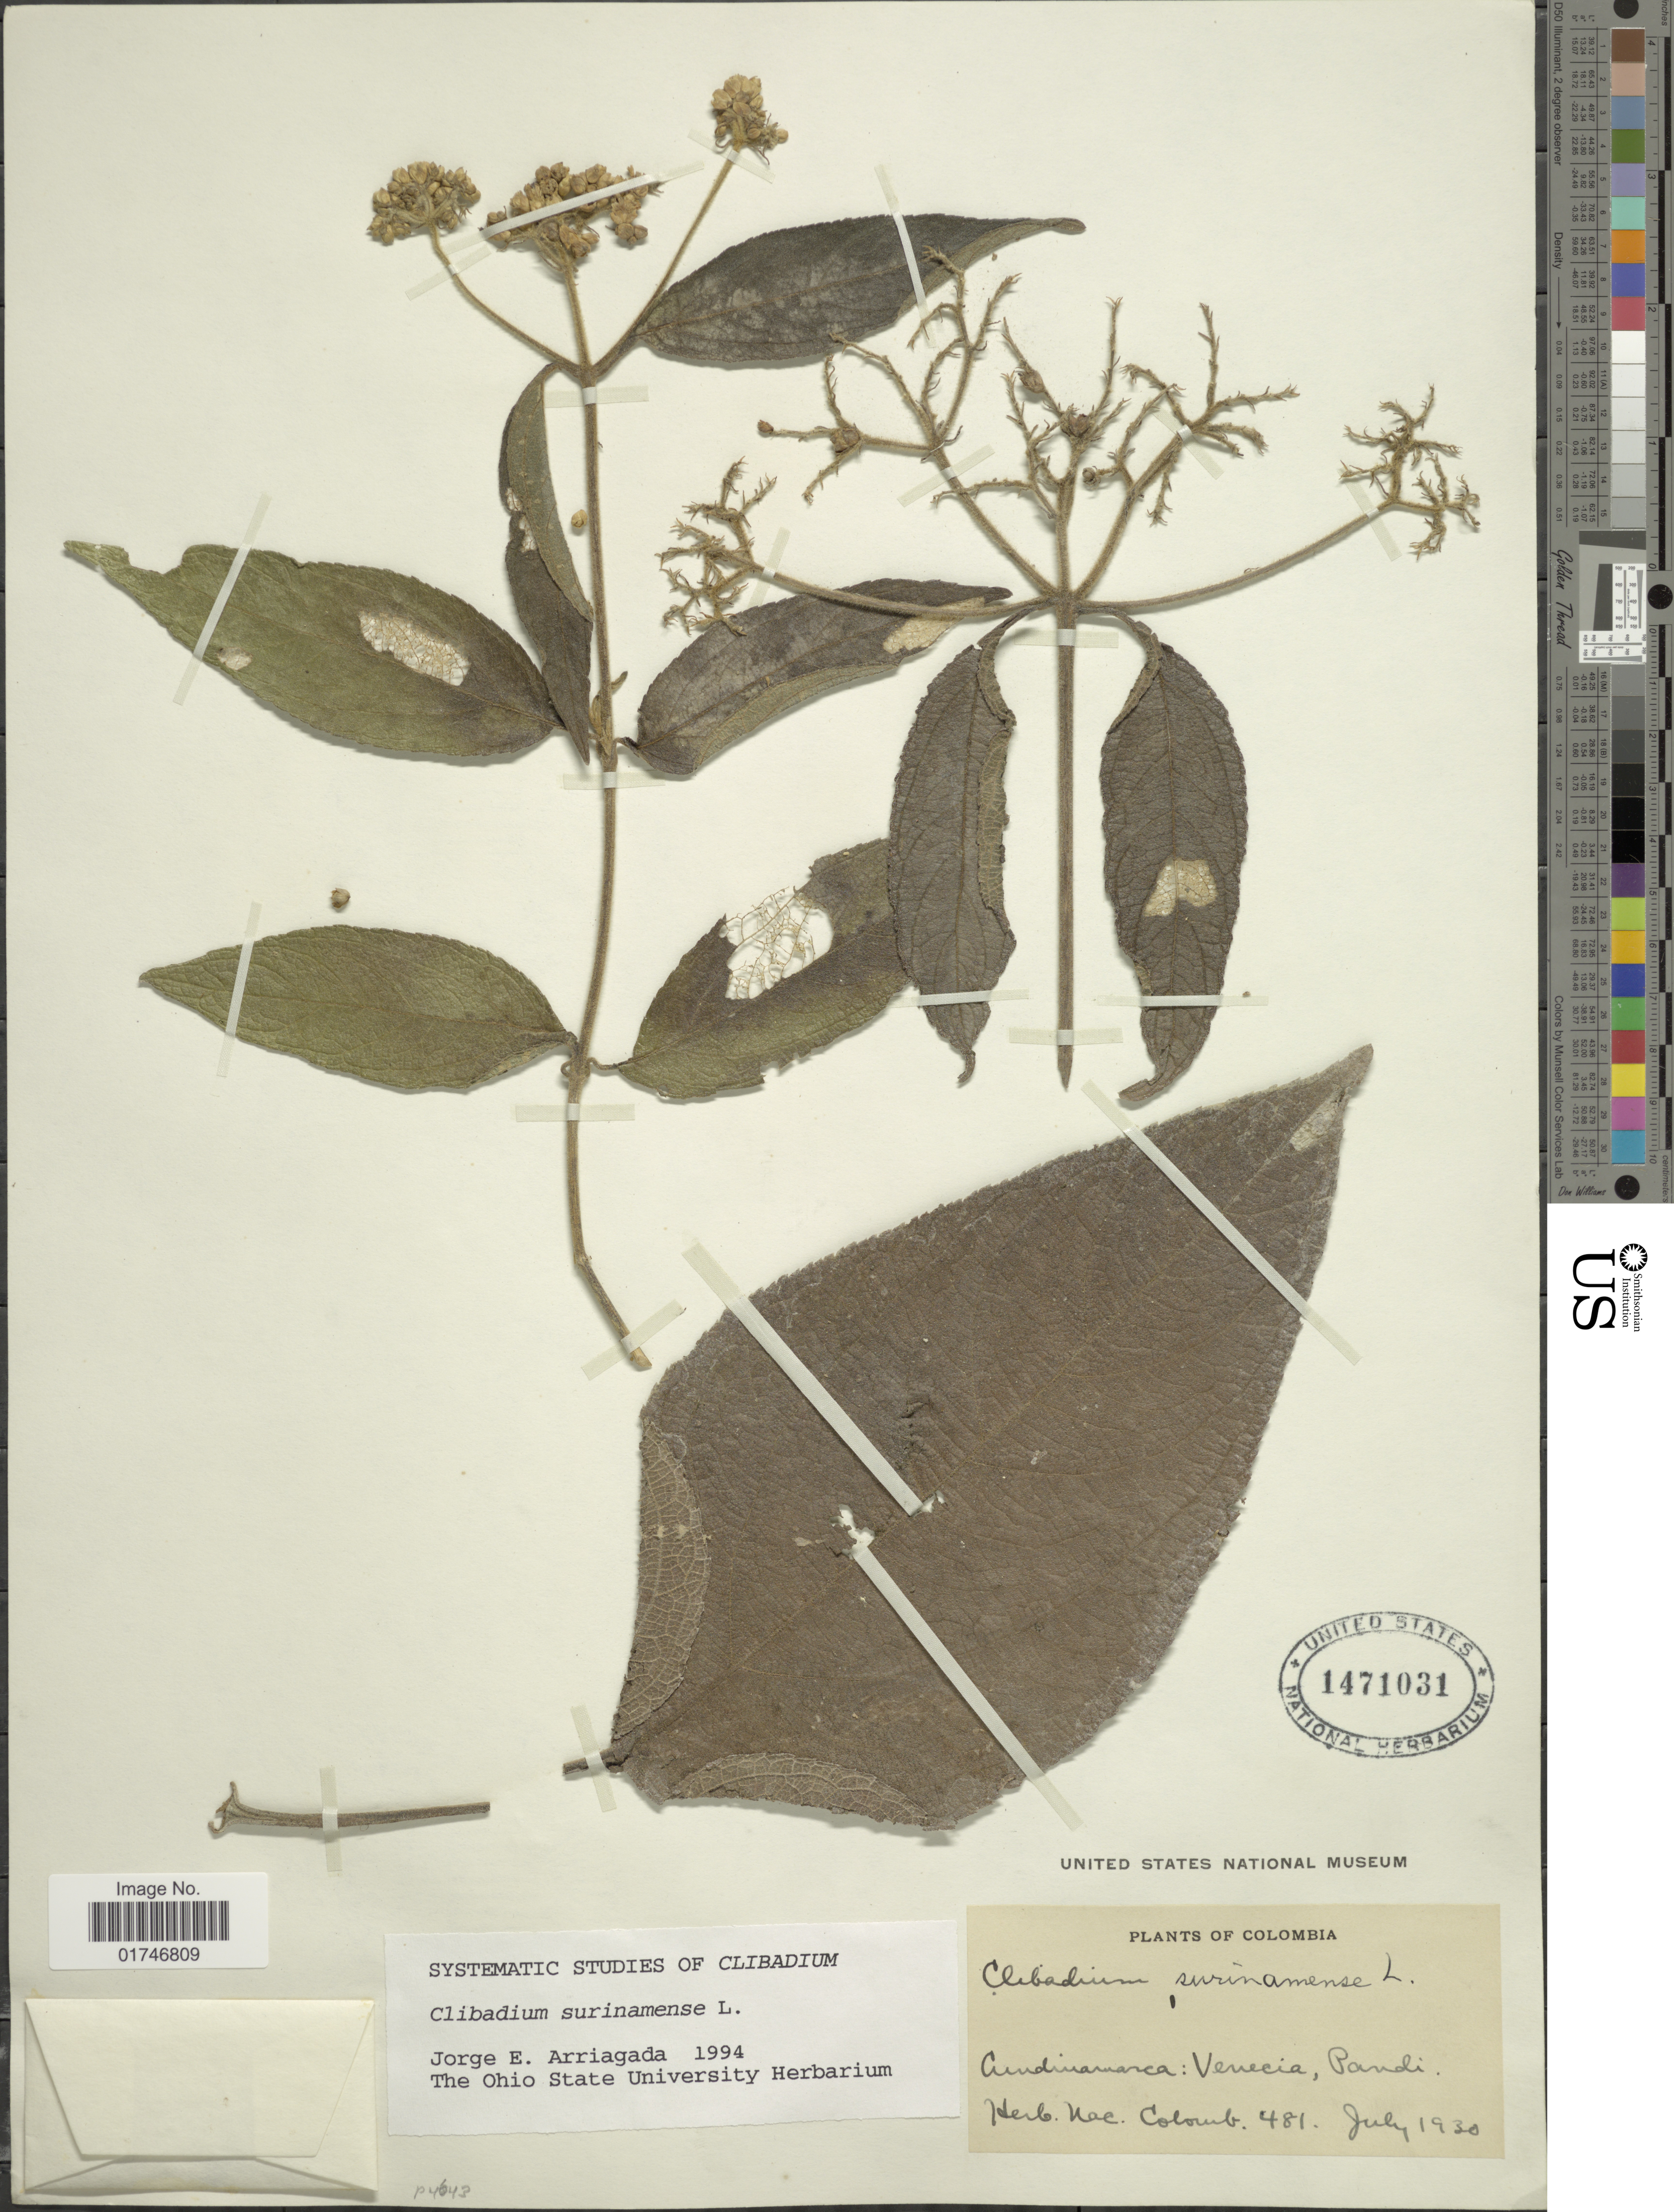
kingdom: Plantae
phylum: Tracheophyta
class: Magnoliopsida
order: Asterales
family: Asteraceae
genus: Clibadium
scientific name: Clibadium surinamense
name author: L.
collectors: ex herb. Nac. Colomb.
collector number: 481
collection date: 1930-07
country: Colombia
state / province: Cundinamarca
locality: Cundinamarca: Venecia, Pandi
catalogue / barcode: US 1471031